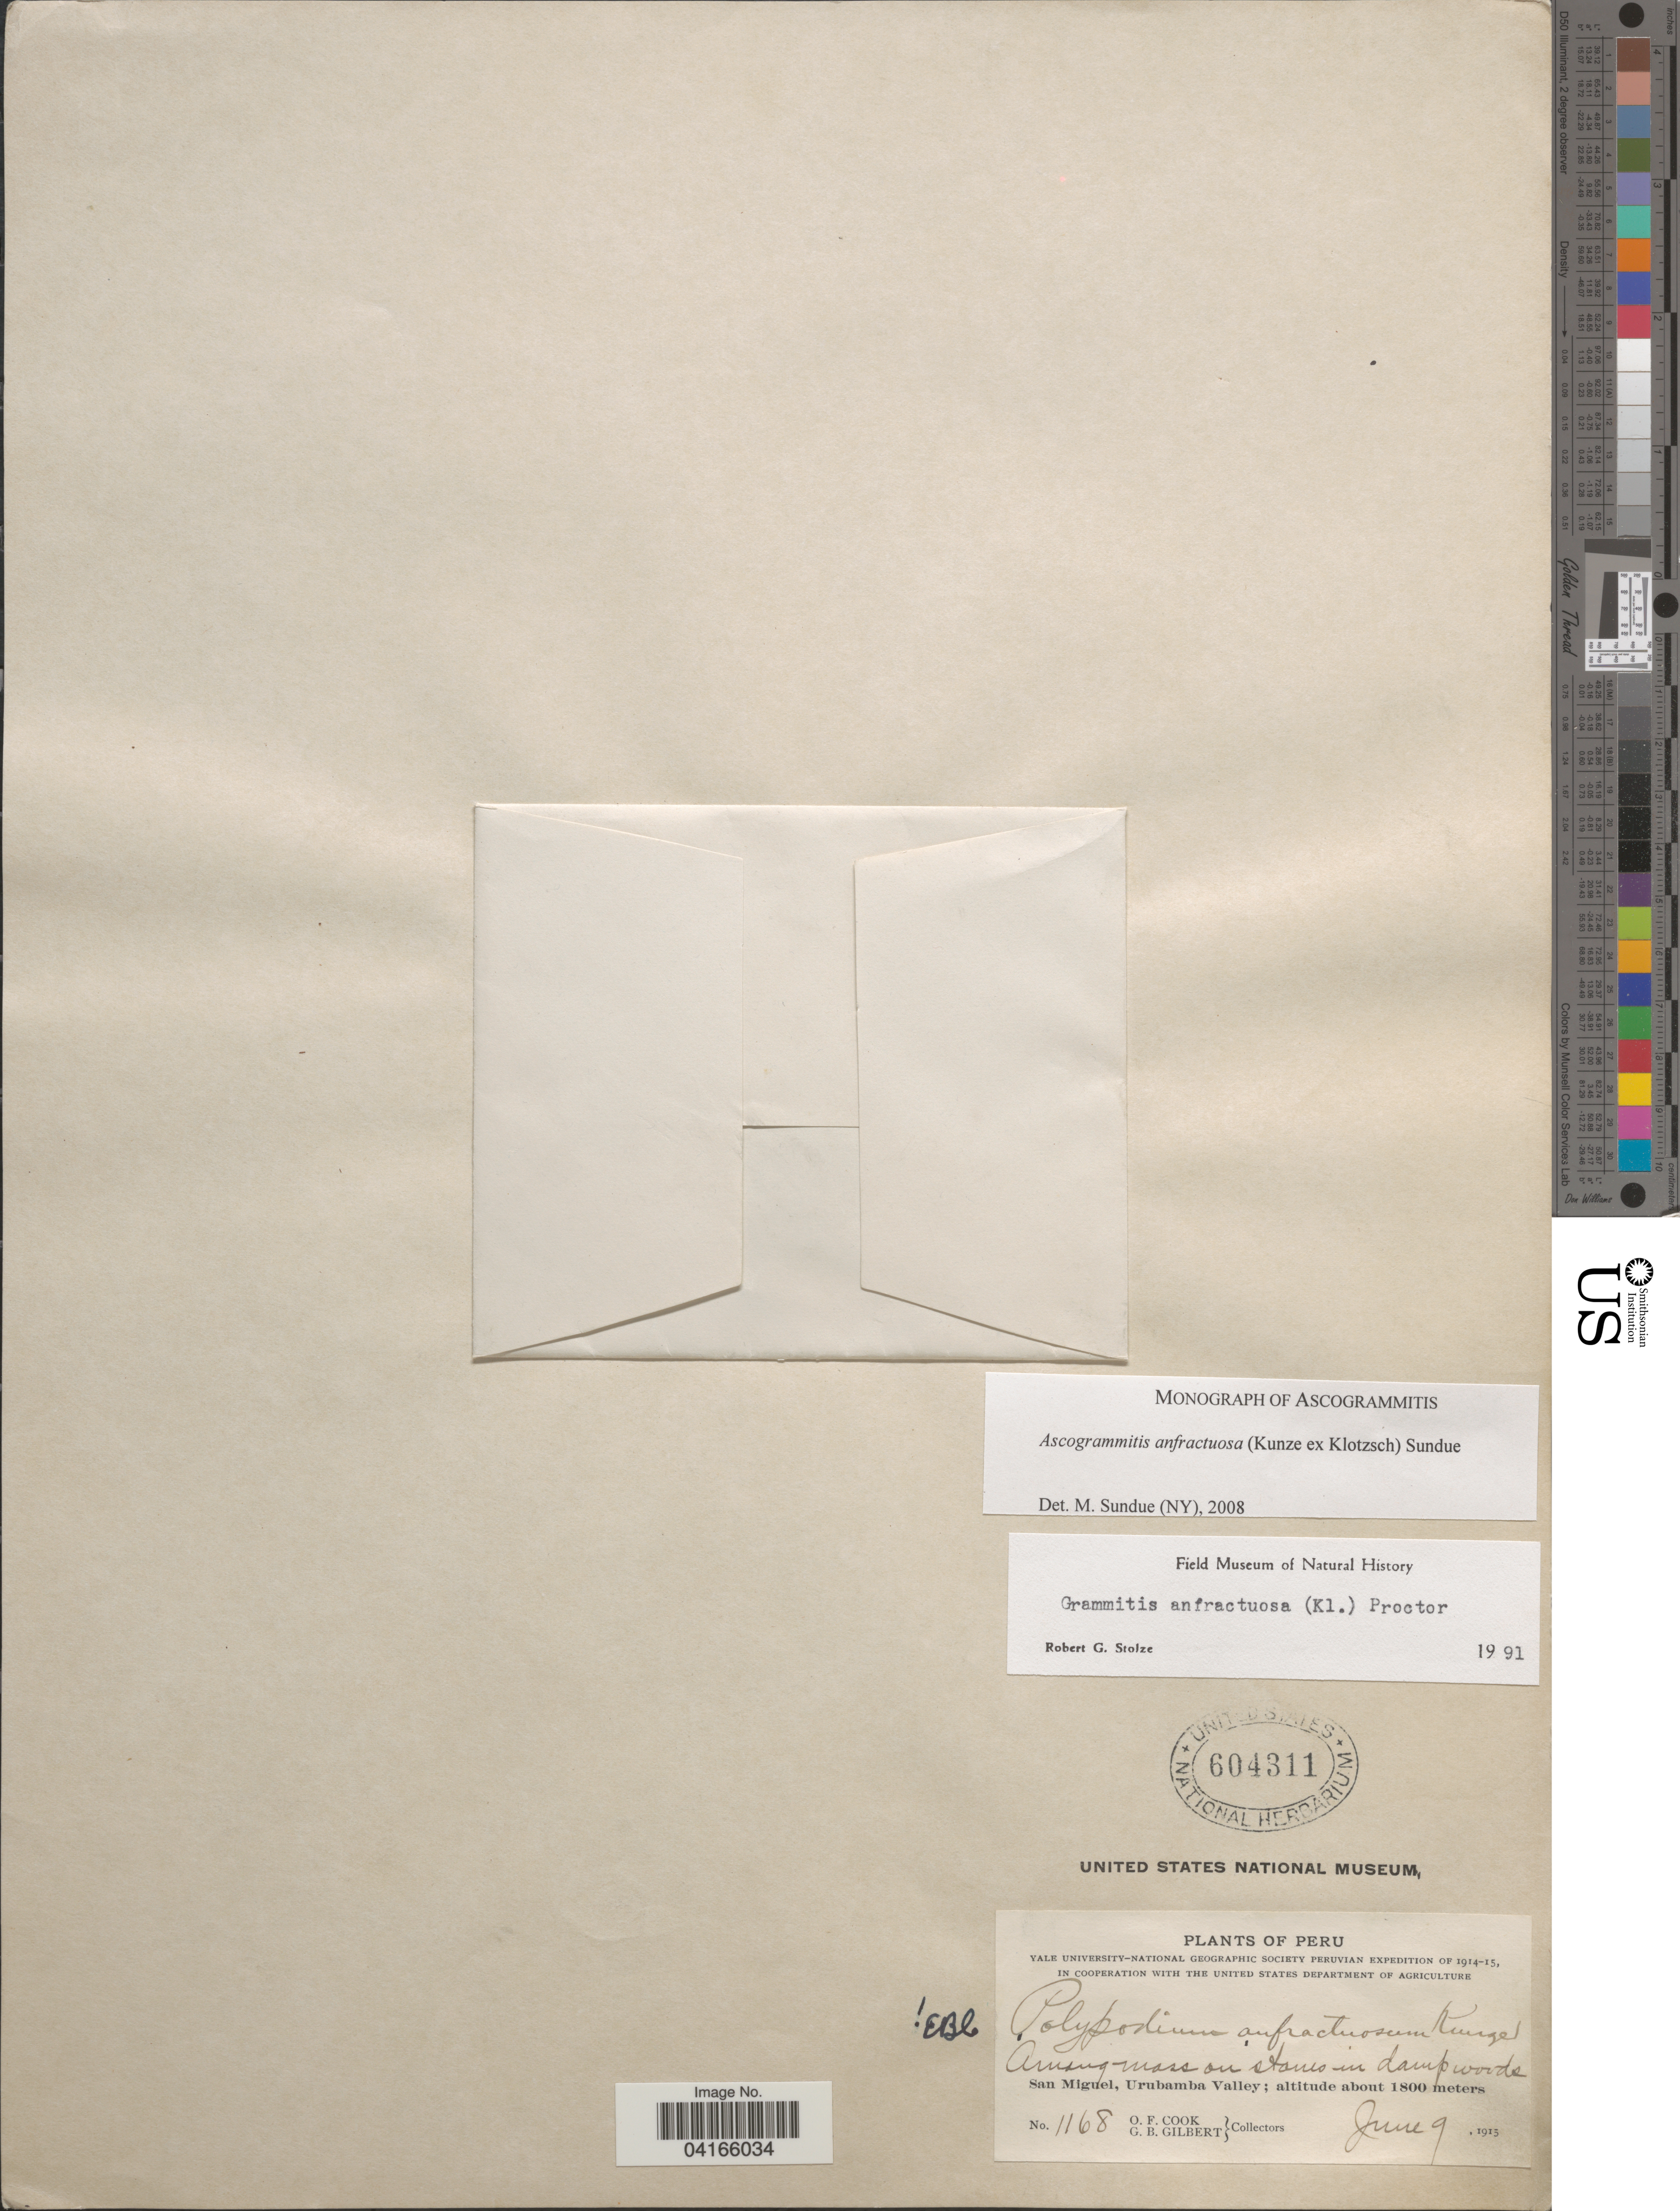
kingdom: Plantae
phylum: Tracheophyta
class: Polypodiopsida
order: Polypodiales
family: Polypodiaceae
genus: Ascogrammitis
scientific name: Ascogrammitis anfractuosa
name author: (Kunze ex Klotzsch) Sundue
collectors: O. F. Cook & G. B. Gilbert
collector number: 1168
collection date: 1915-06-09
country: Peru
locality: Yale University-National Geographic Society Peruvian Expedition of 1914-15. San Miguel, Urubamba Valley.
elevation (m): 1800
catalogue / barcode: US 604311